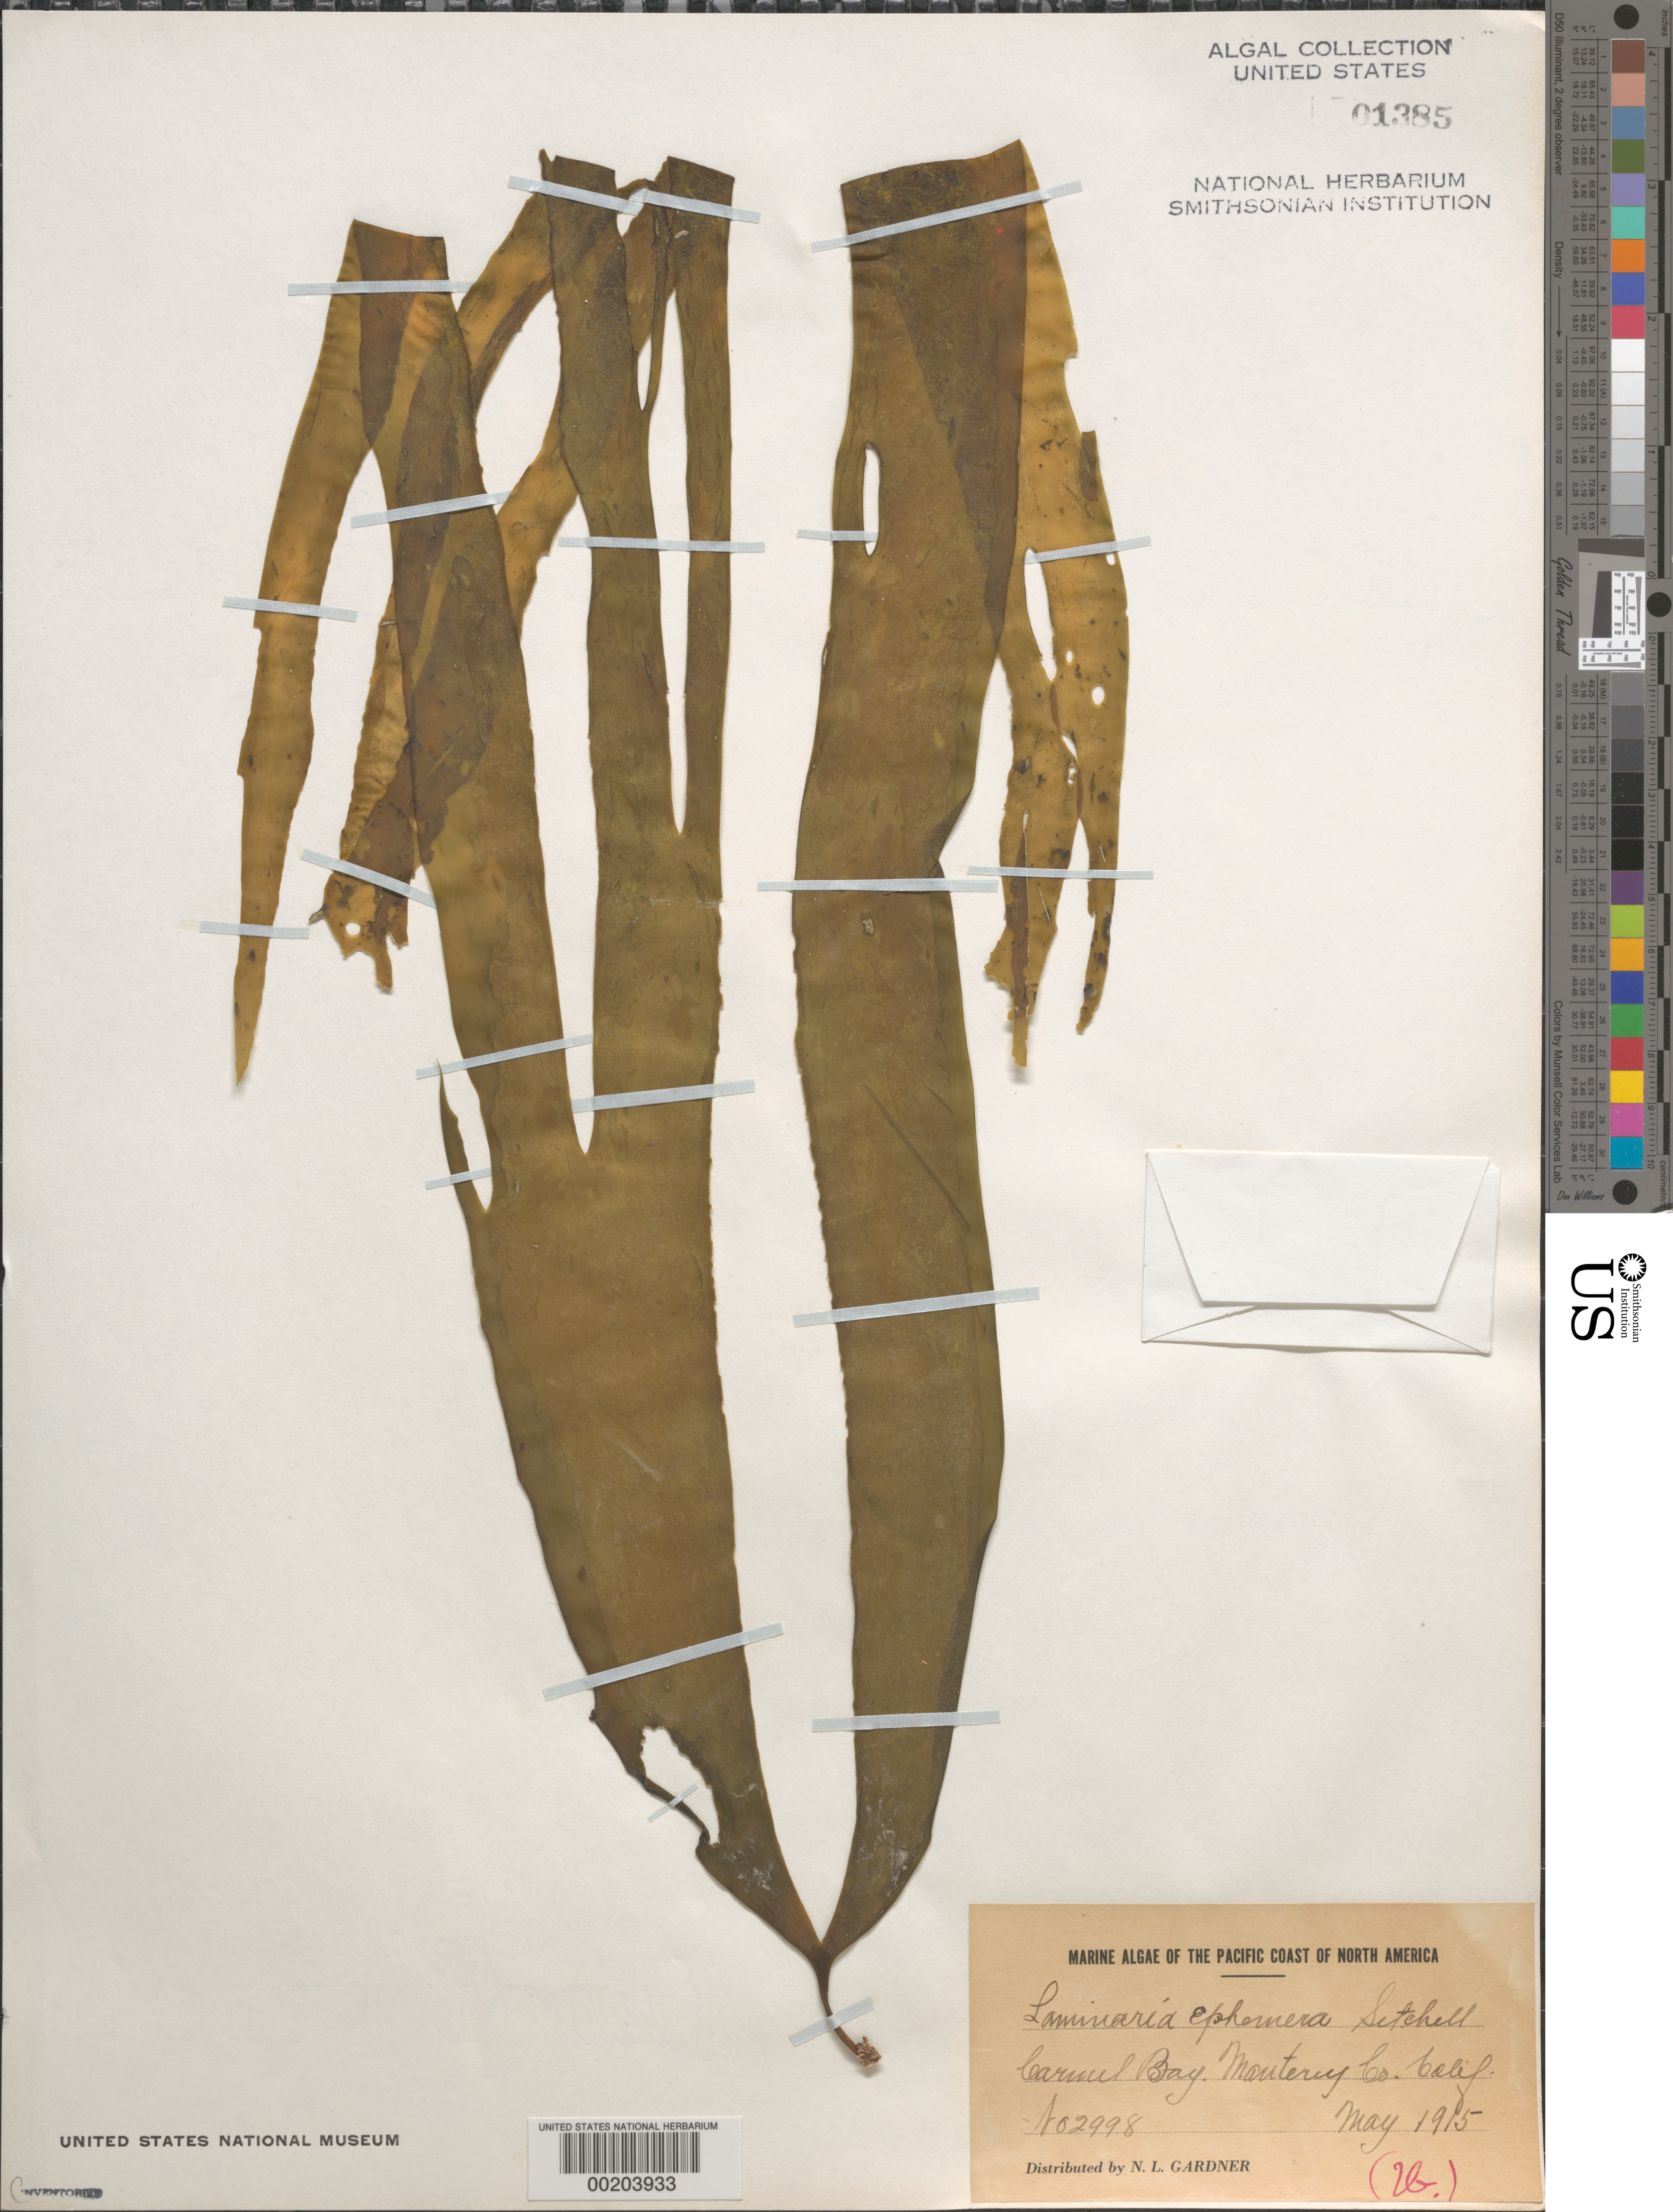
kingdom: Chromista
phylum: Ochrophyta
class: Phaeophyceae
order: Laminariales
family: Laminariaceae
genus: Laminaria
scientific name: Laminaria ephemera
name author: Setch.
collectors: N. Gardner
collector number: NLG 2998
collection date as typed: May 1915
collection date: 1915-05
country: United States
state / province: California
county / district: Monterey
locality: Carmel Bay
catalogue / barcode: US 1385